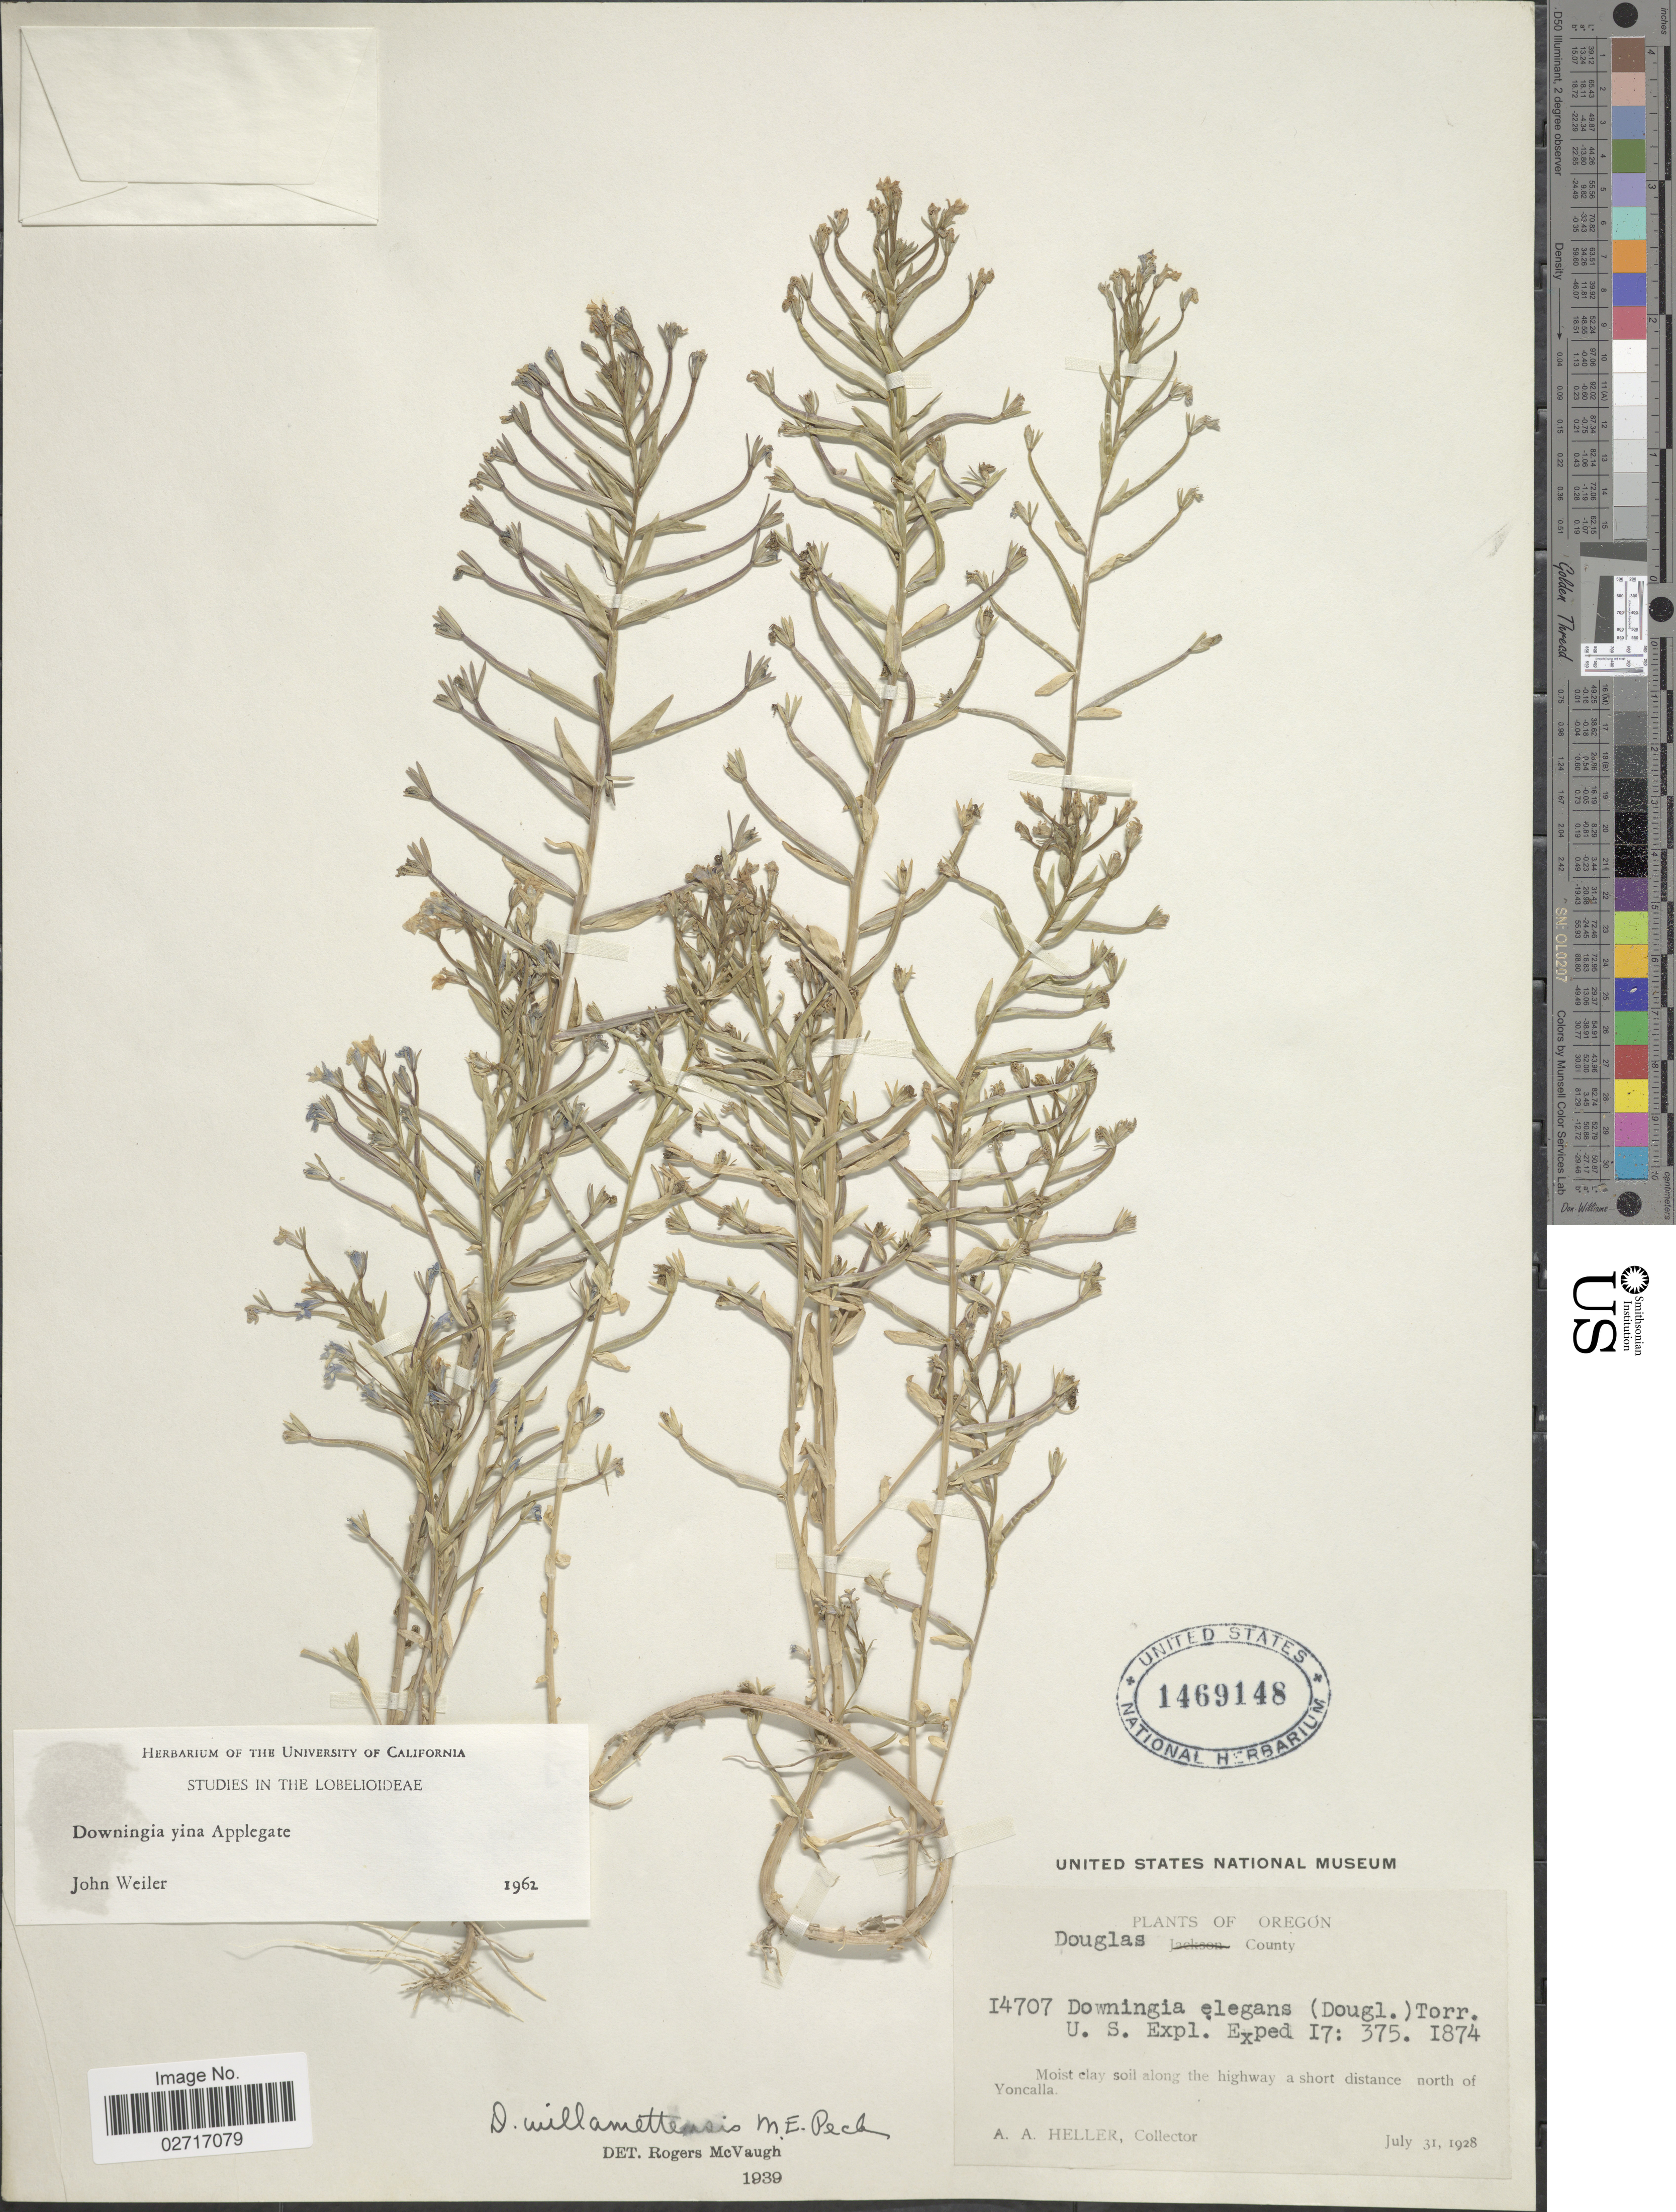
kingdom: Plantae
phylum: Tracheophyta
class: Magnoliopsida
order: Asterales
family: Campanulaceae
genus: Downingia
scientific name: Downingia yina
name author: Applegate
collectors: A. A. Heller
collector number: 14707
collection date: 1928-07-31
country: United States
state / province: Oregon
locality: Douglas County. Moist clay soil along the highway a short distance north of Yoncalla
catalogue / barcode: US 1469148